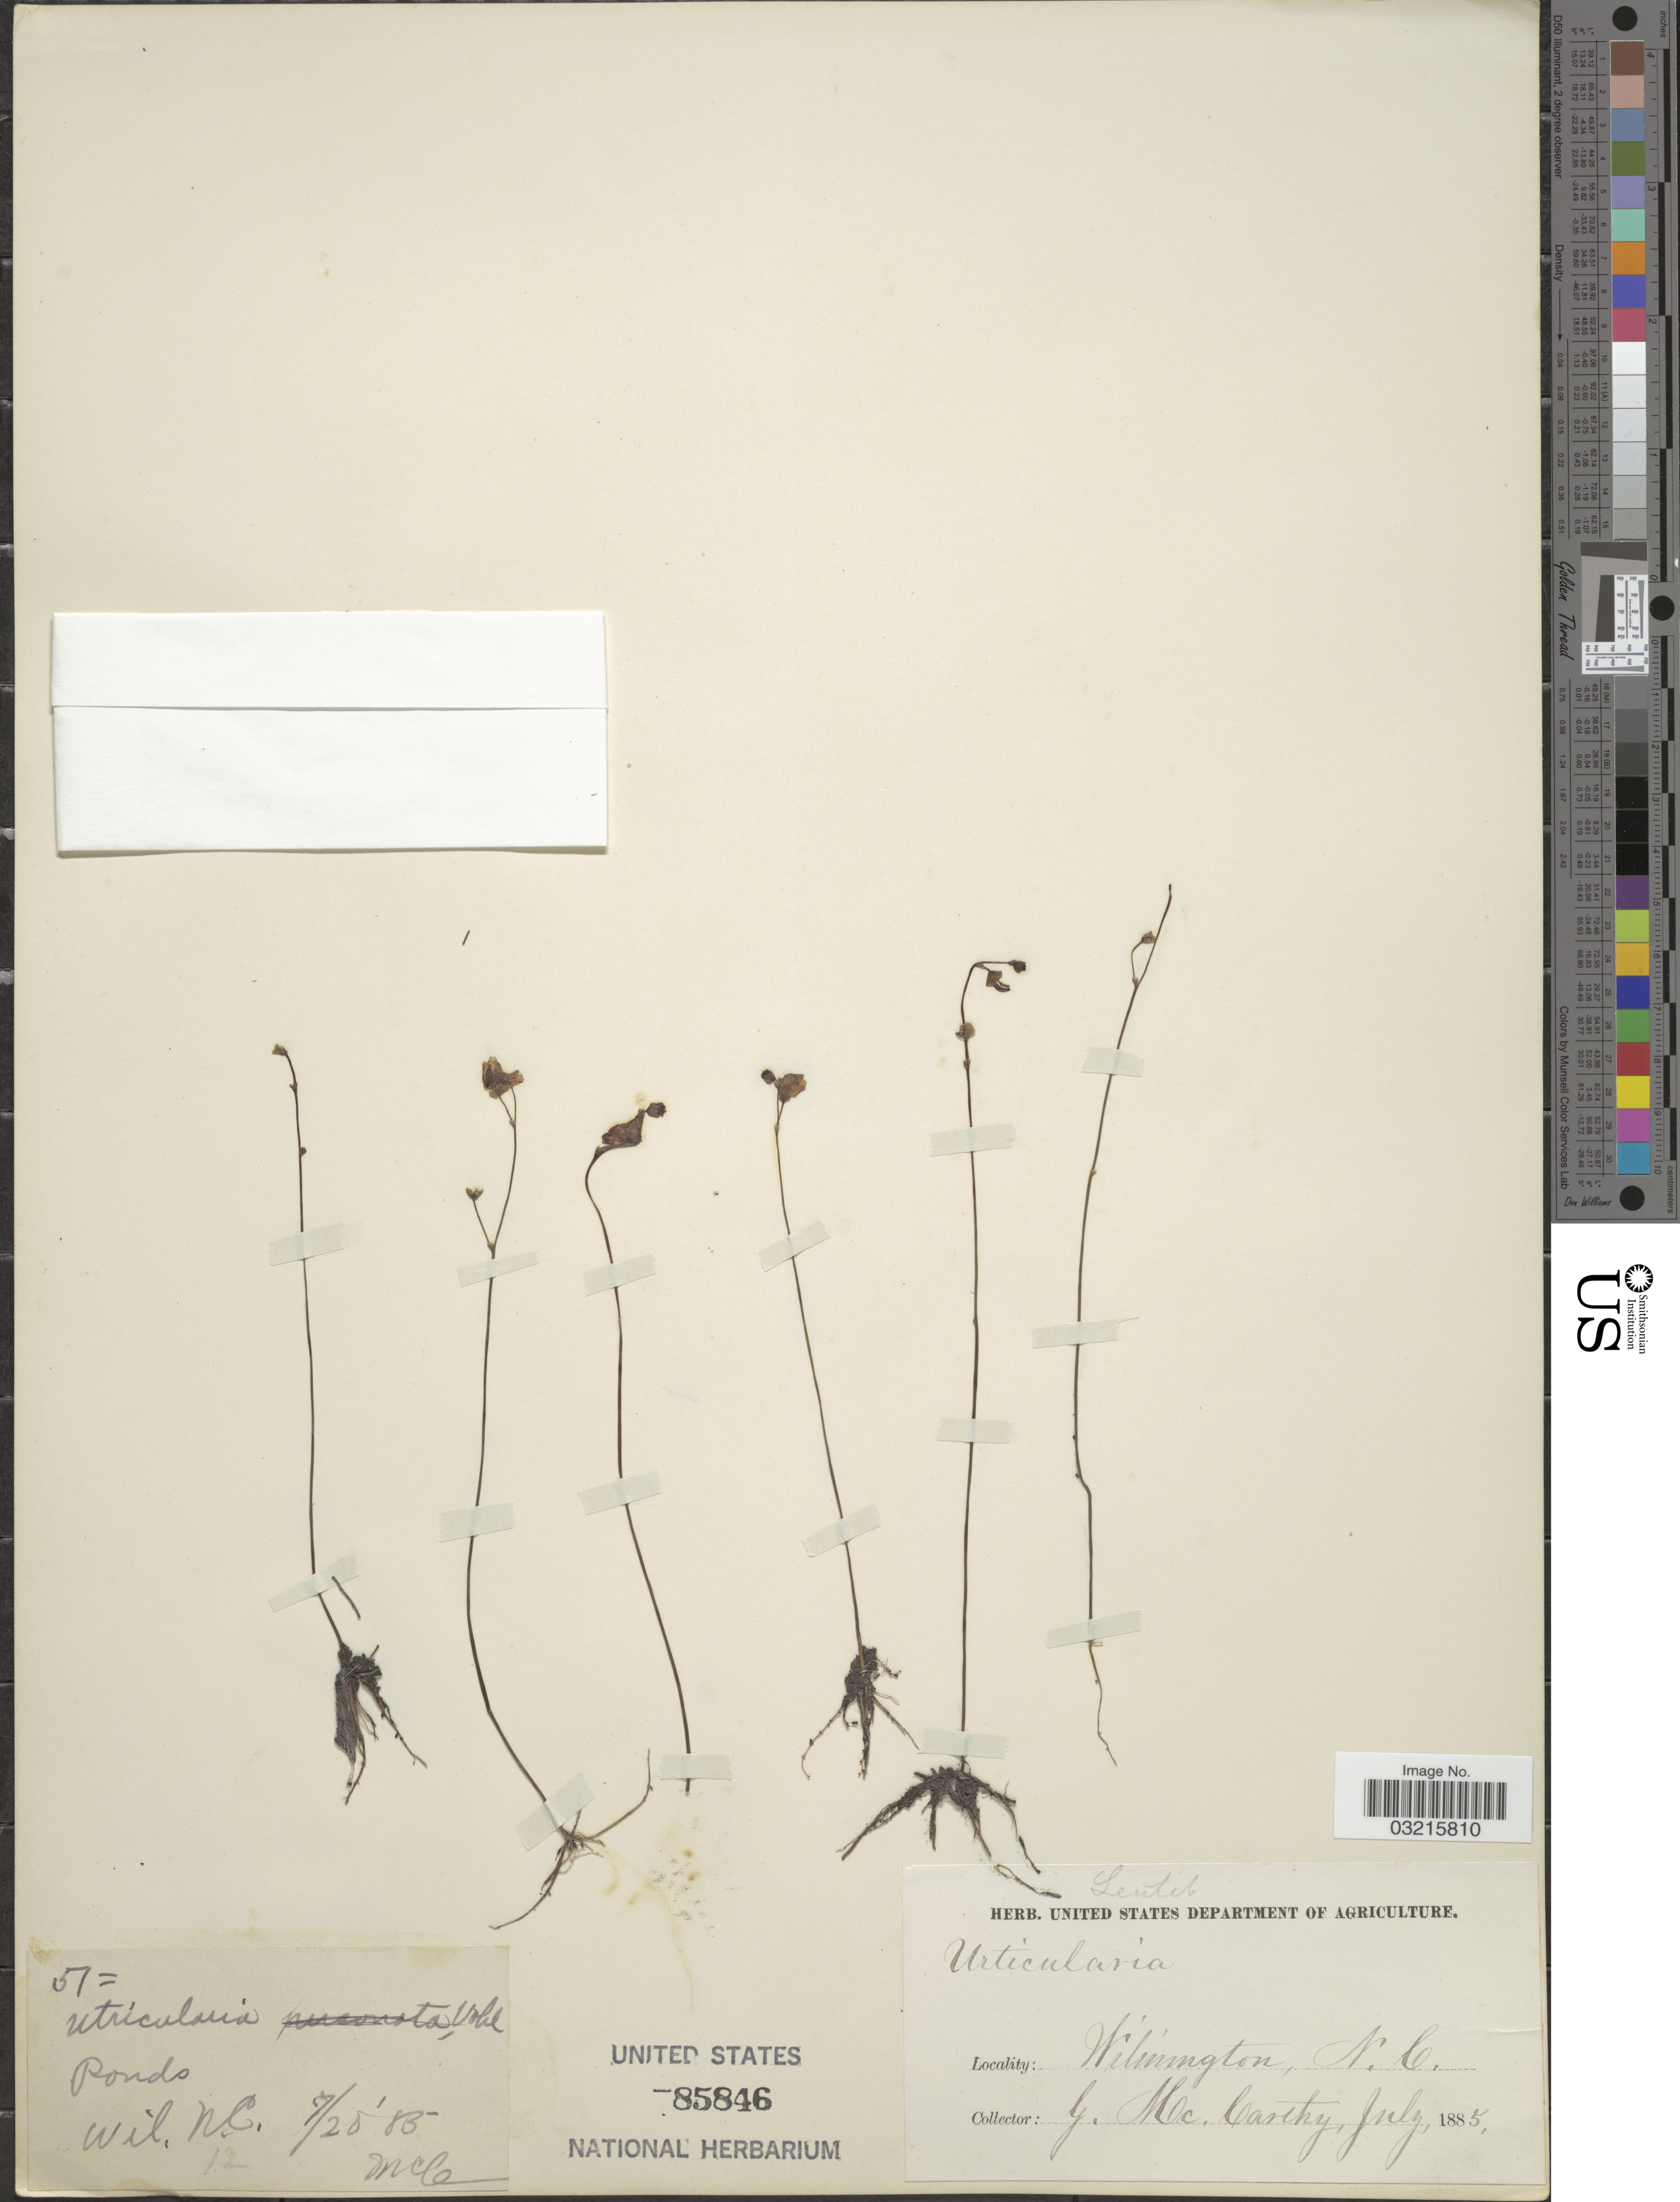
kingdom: Plantae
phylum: Tracheophyta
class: Magnoliopsida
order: Lamiales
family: Lentibulariaceae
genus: Utricularia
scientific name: Utricularia sp.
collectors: G. McCarthy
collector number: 51*?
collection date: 1885-07-28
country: United States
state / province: North Carolina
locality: Ponds, Wilmington.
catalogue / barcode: US 85846